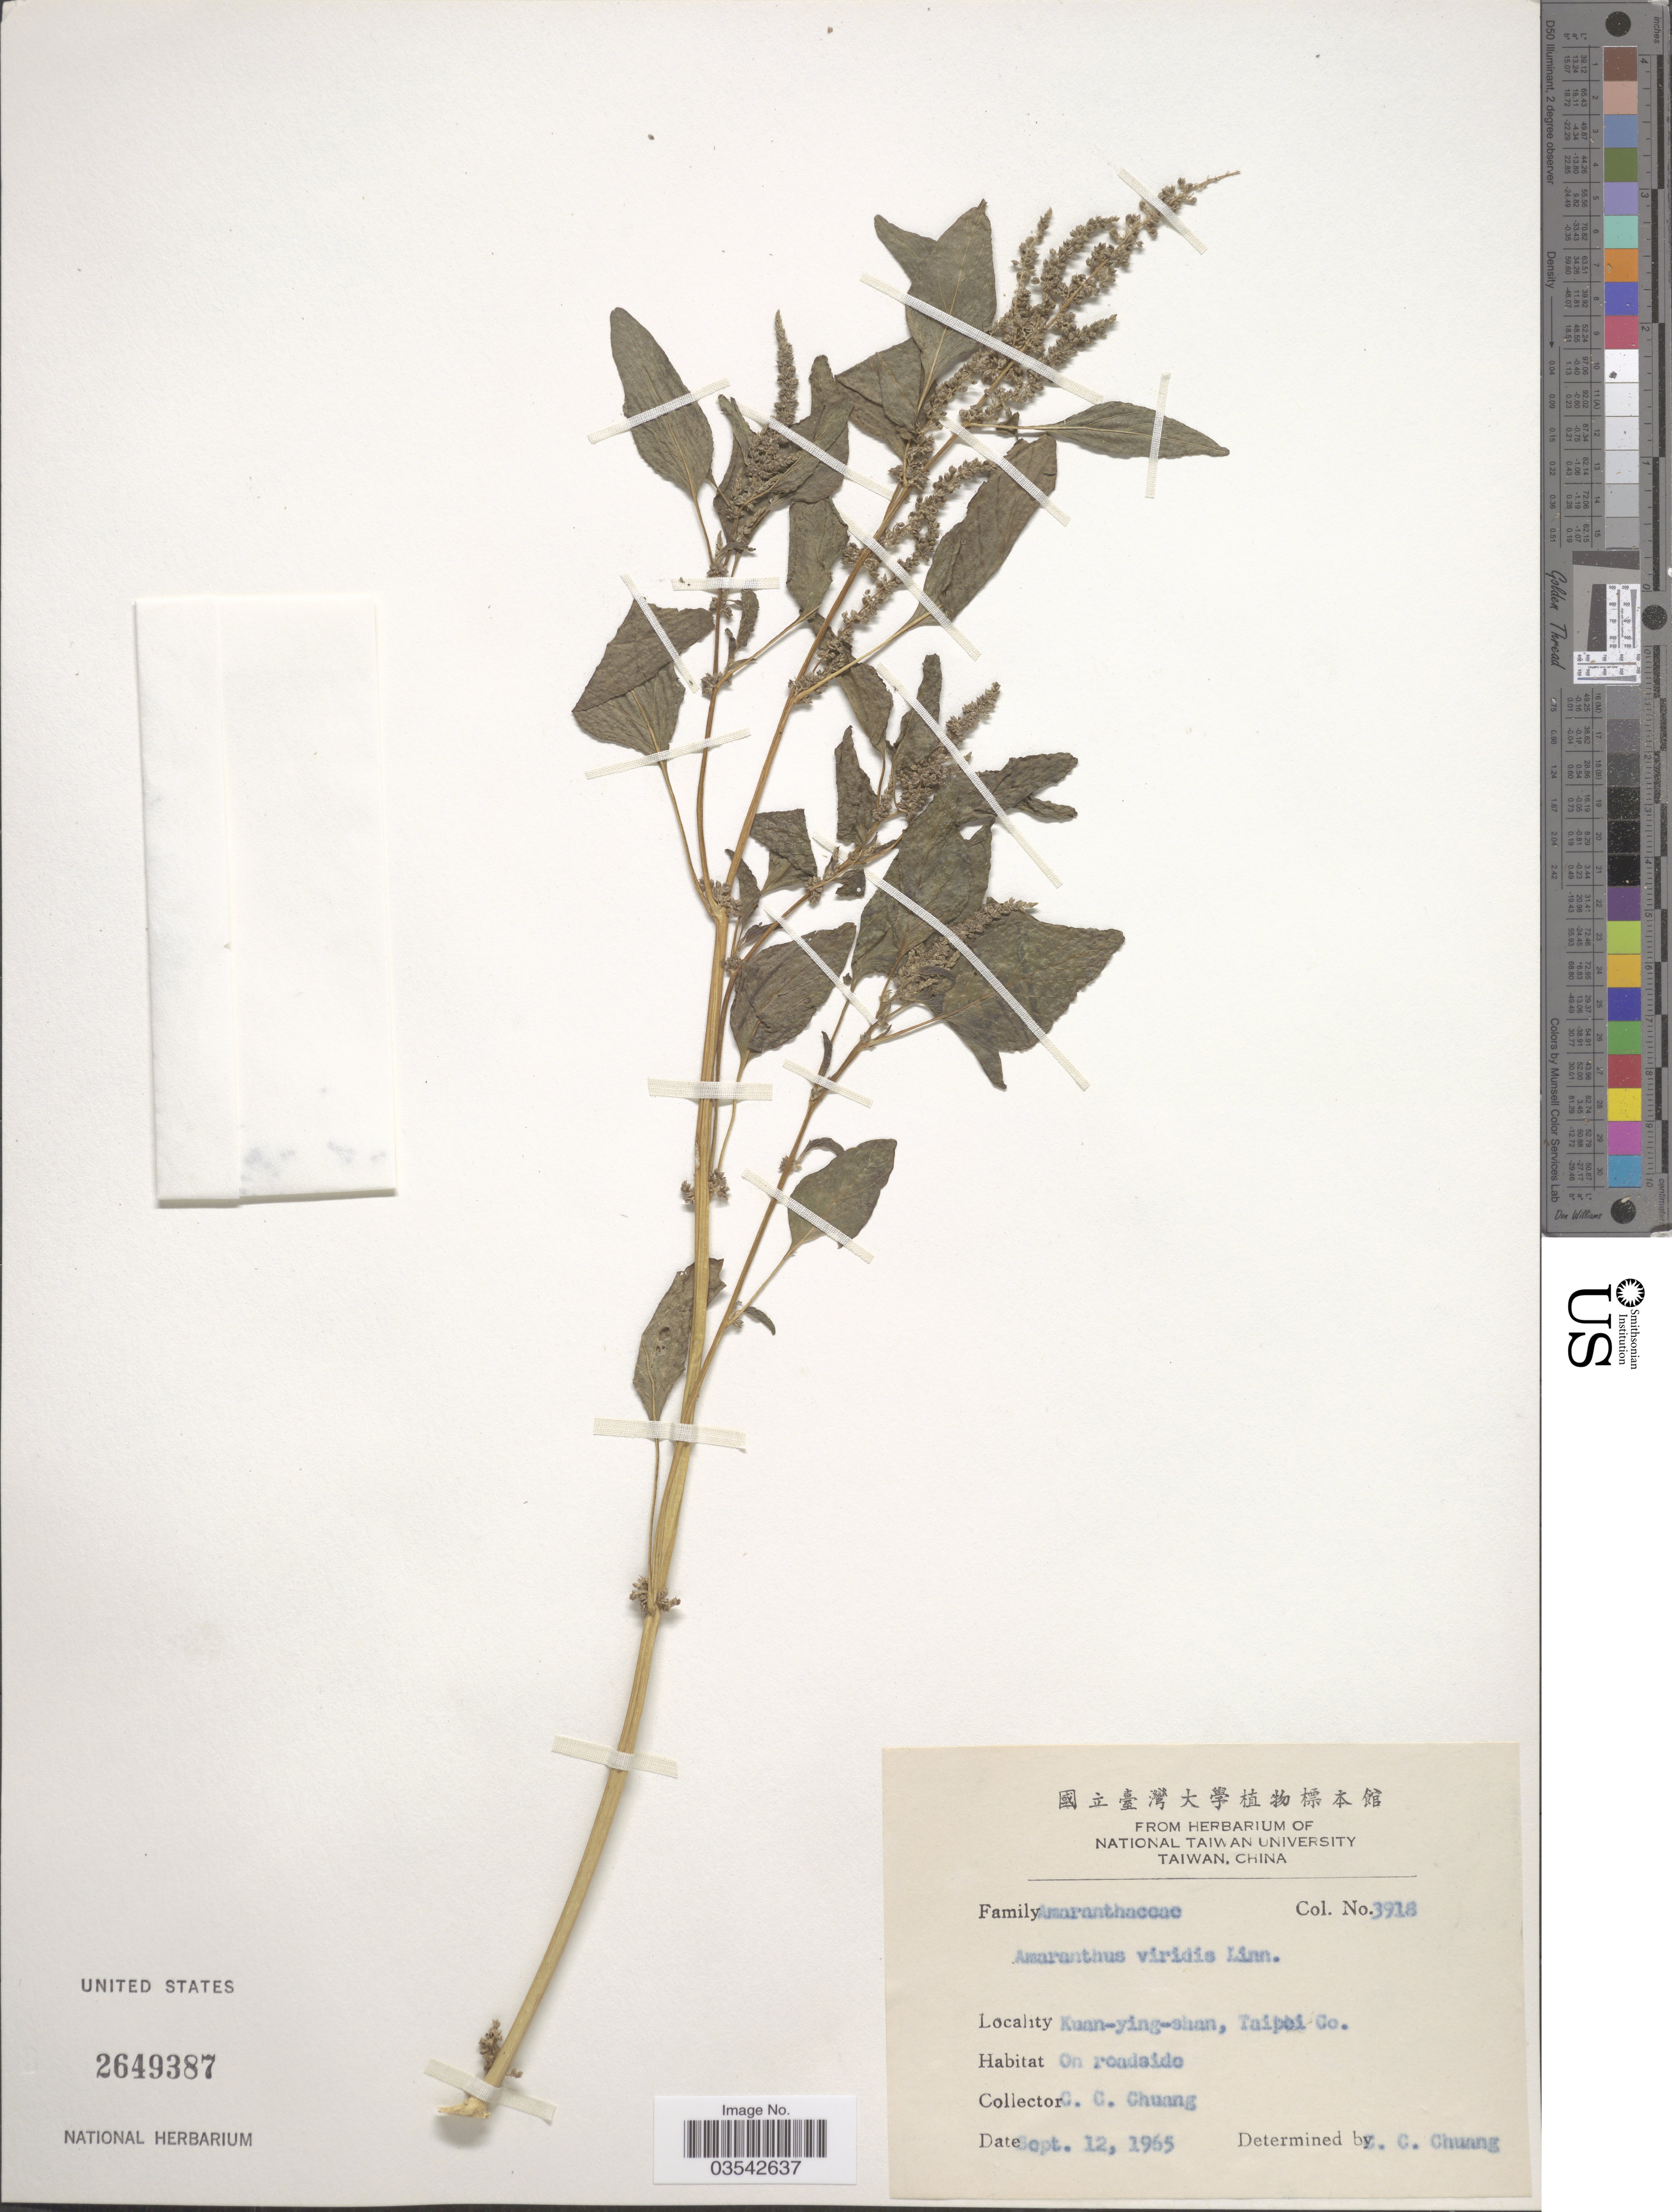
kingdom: Plantae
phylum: Tracheophyta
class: Magnoliopsida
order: Caryophyllales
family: Amaranthaceae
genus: Amaranthus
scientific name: Amaranthus viridis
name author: L.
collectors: C. C. Chuang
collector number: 3918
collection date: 1965-09-12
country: Taiwan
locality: Kuan-ying-shan, Taipei Co.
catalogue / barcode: US 2649387